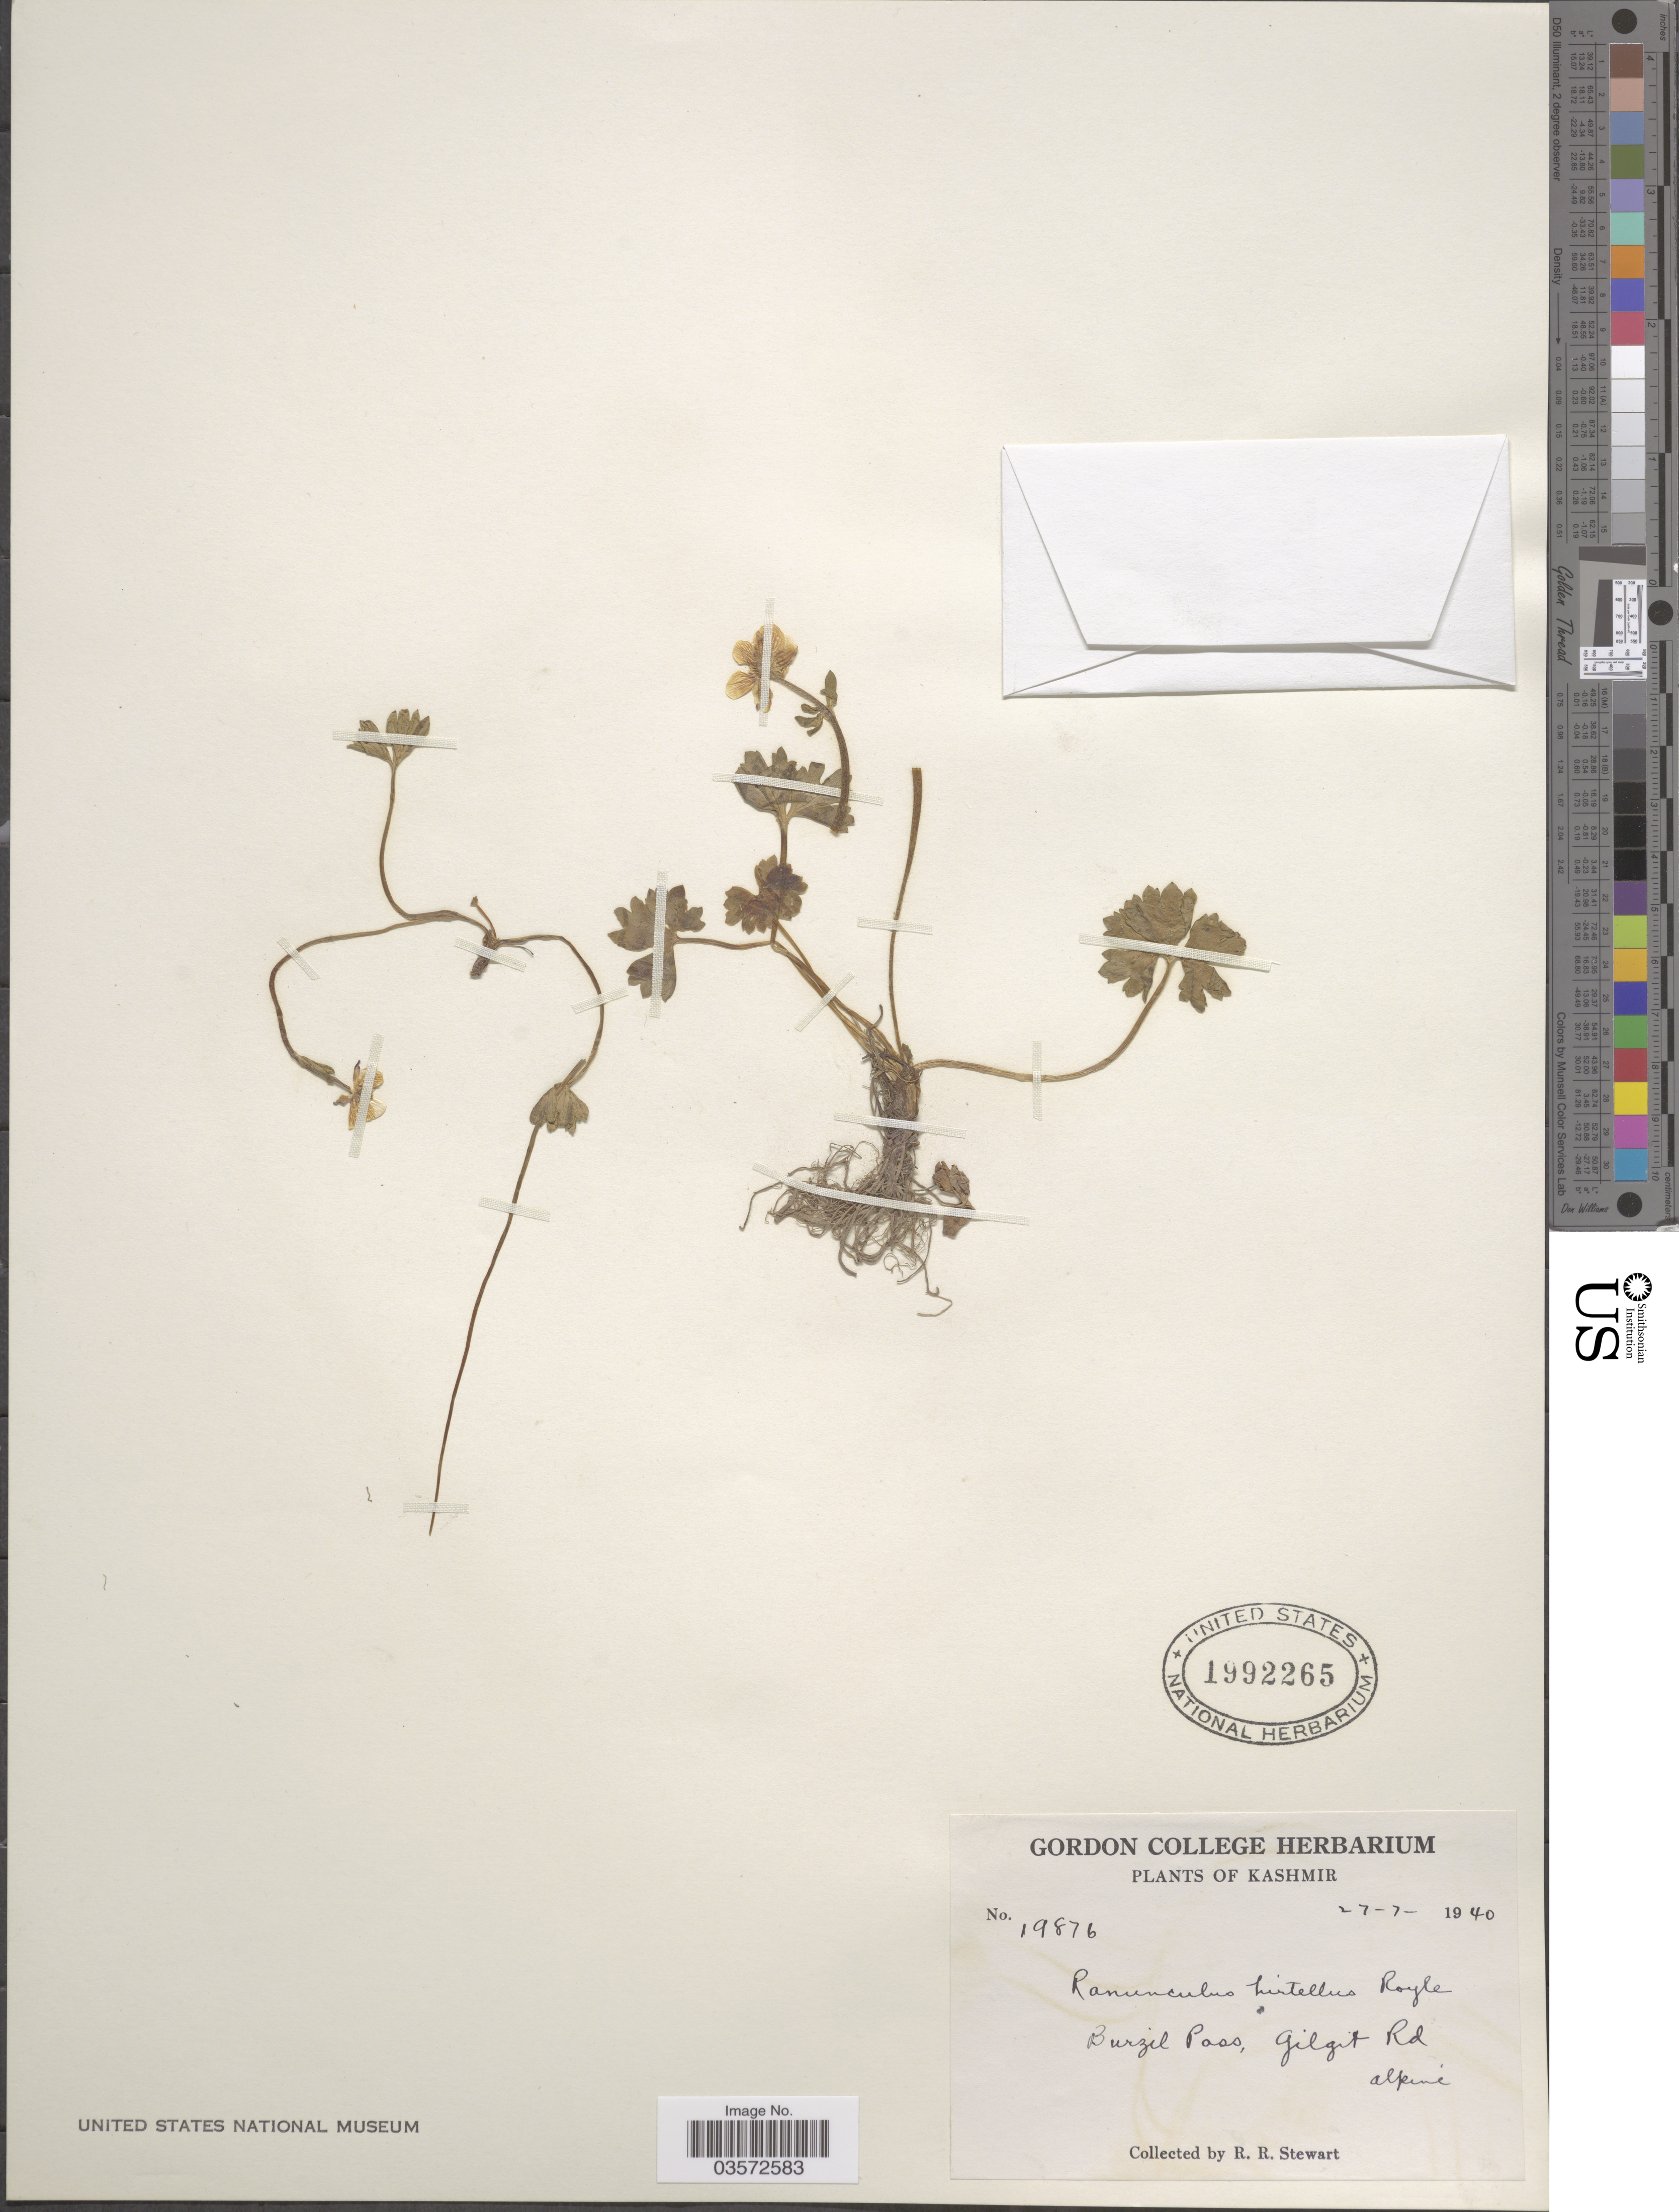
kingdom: Plantae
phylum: Tracheophyta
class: Magnoliopsida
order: Ranunculales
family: Ranunculaceae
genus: Ranunculus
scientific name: Ranunculus hirtellus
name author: Royle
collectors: R. Stewart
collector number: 19876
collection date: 1940-07-27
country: Pakistan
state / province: Gilgit-Baltistan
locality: Burzil Pass, Gilgit Rd Alpine.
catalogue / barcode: US 1992265